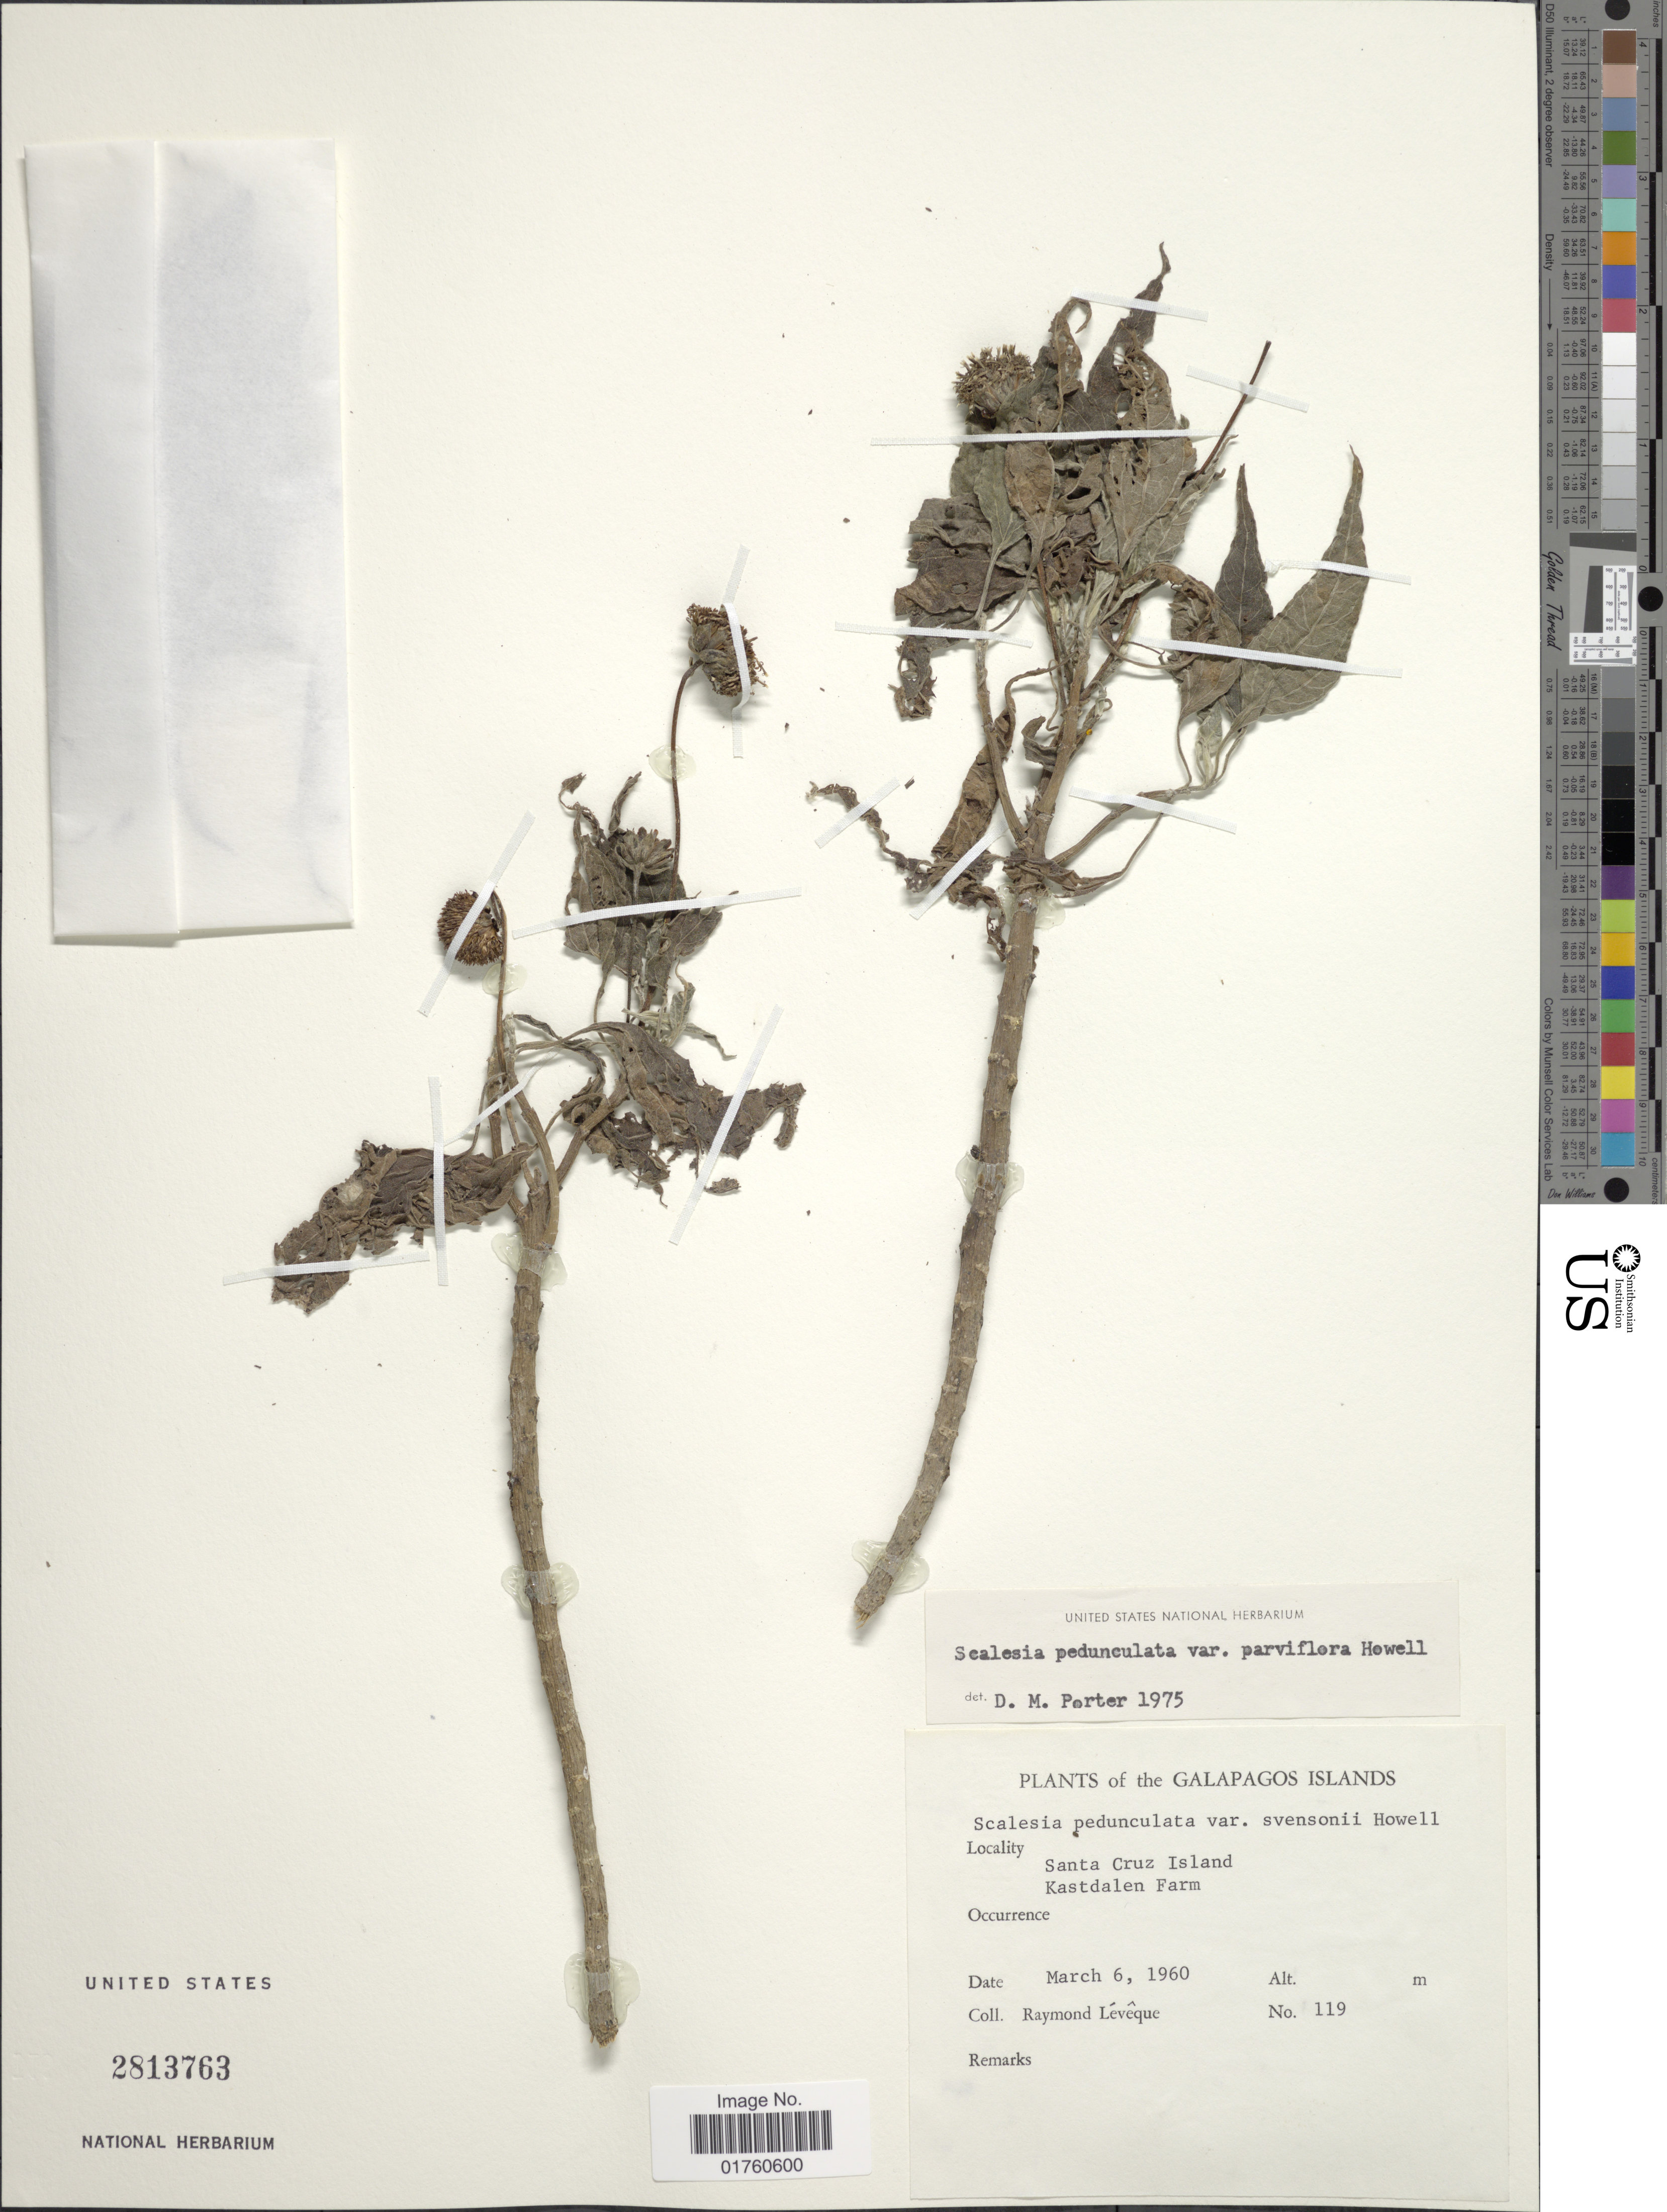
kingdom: Plantae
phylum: Tracheophyta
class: Magnoliopsida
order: Asterales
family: Asteraceae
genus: Scalesia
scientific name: Scalesia pedunculata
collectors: R. Lévêque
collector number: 119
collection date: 1960-03-06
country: Ecuador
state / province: Colón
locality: The Galapagos Islands, Santa Cruz Island, Kastdalen Farm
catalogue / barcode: US 2813763